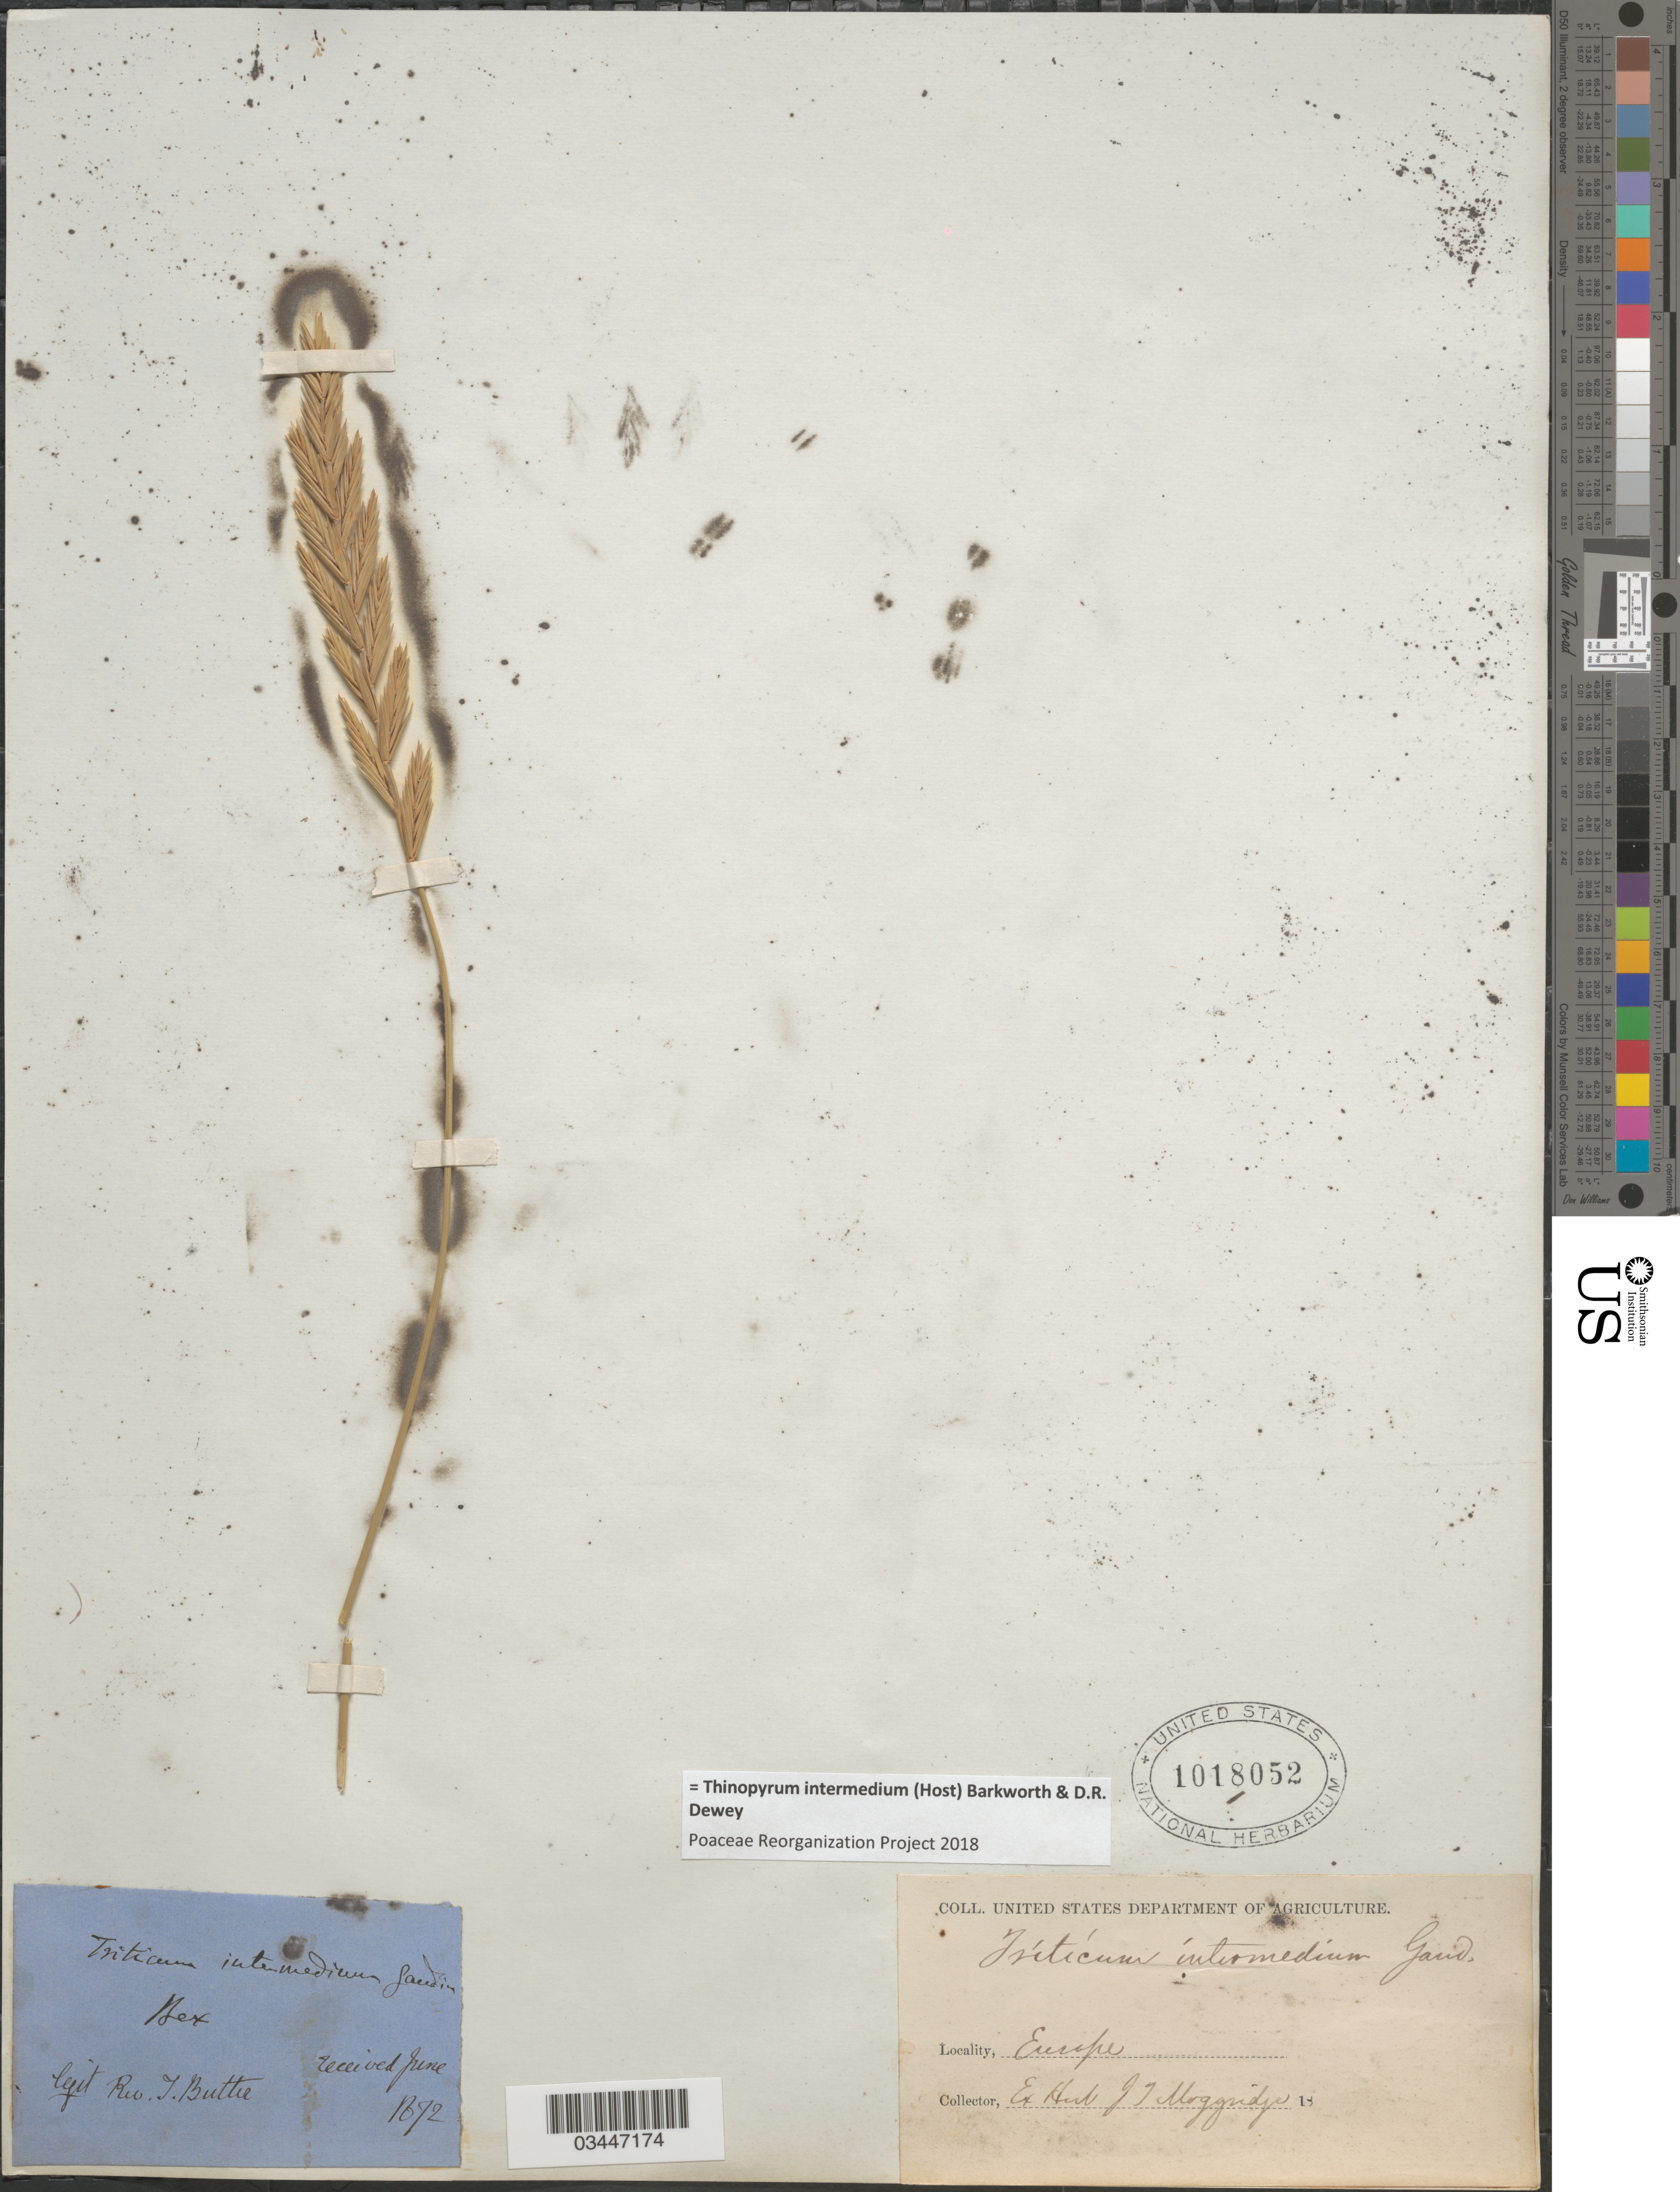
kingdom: Plantae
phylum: Tracheophyta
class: Liliopsida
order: Poales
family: Poaceae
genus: Thinopyrum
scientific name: Thinopyrum intermedium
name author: (Host) Barkworth & Dewey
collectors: I. Butter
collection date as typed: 18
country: Switzerland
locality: Bex. Europe.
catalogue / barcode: US 1018052